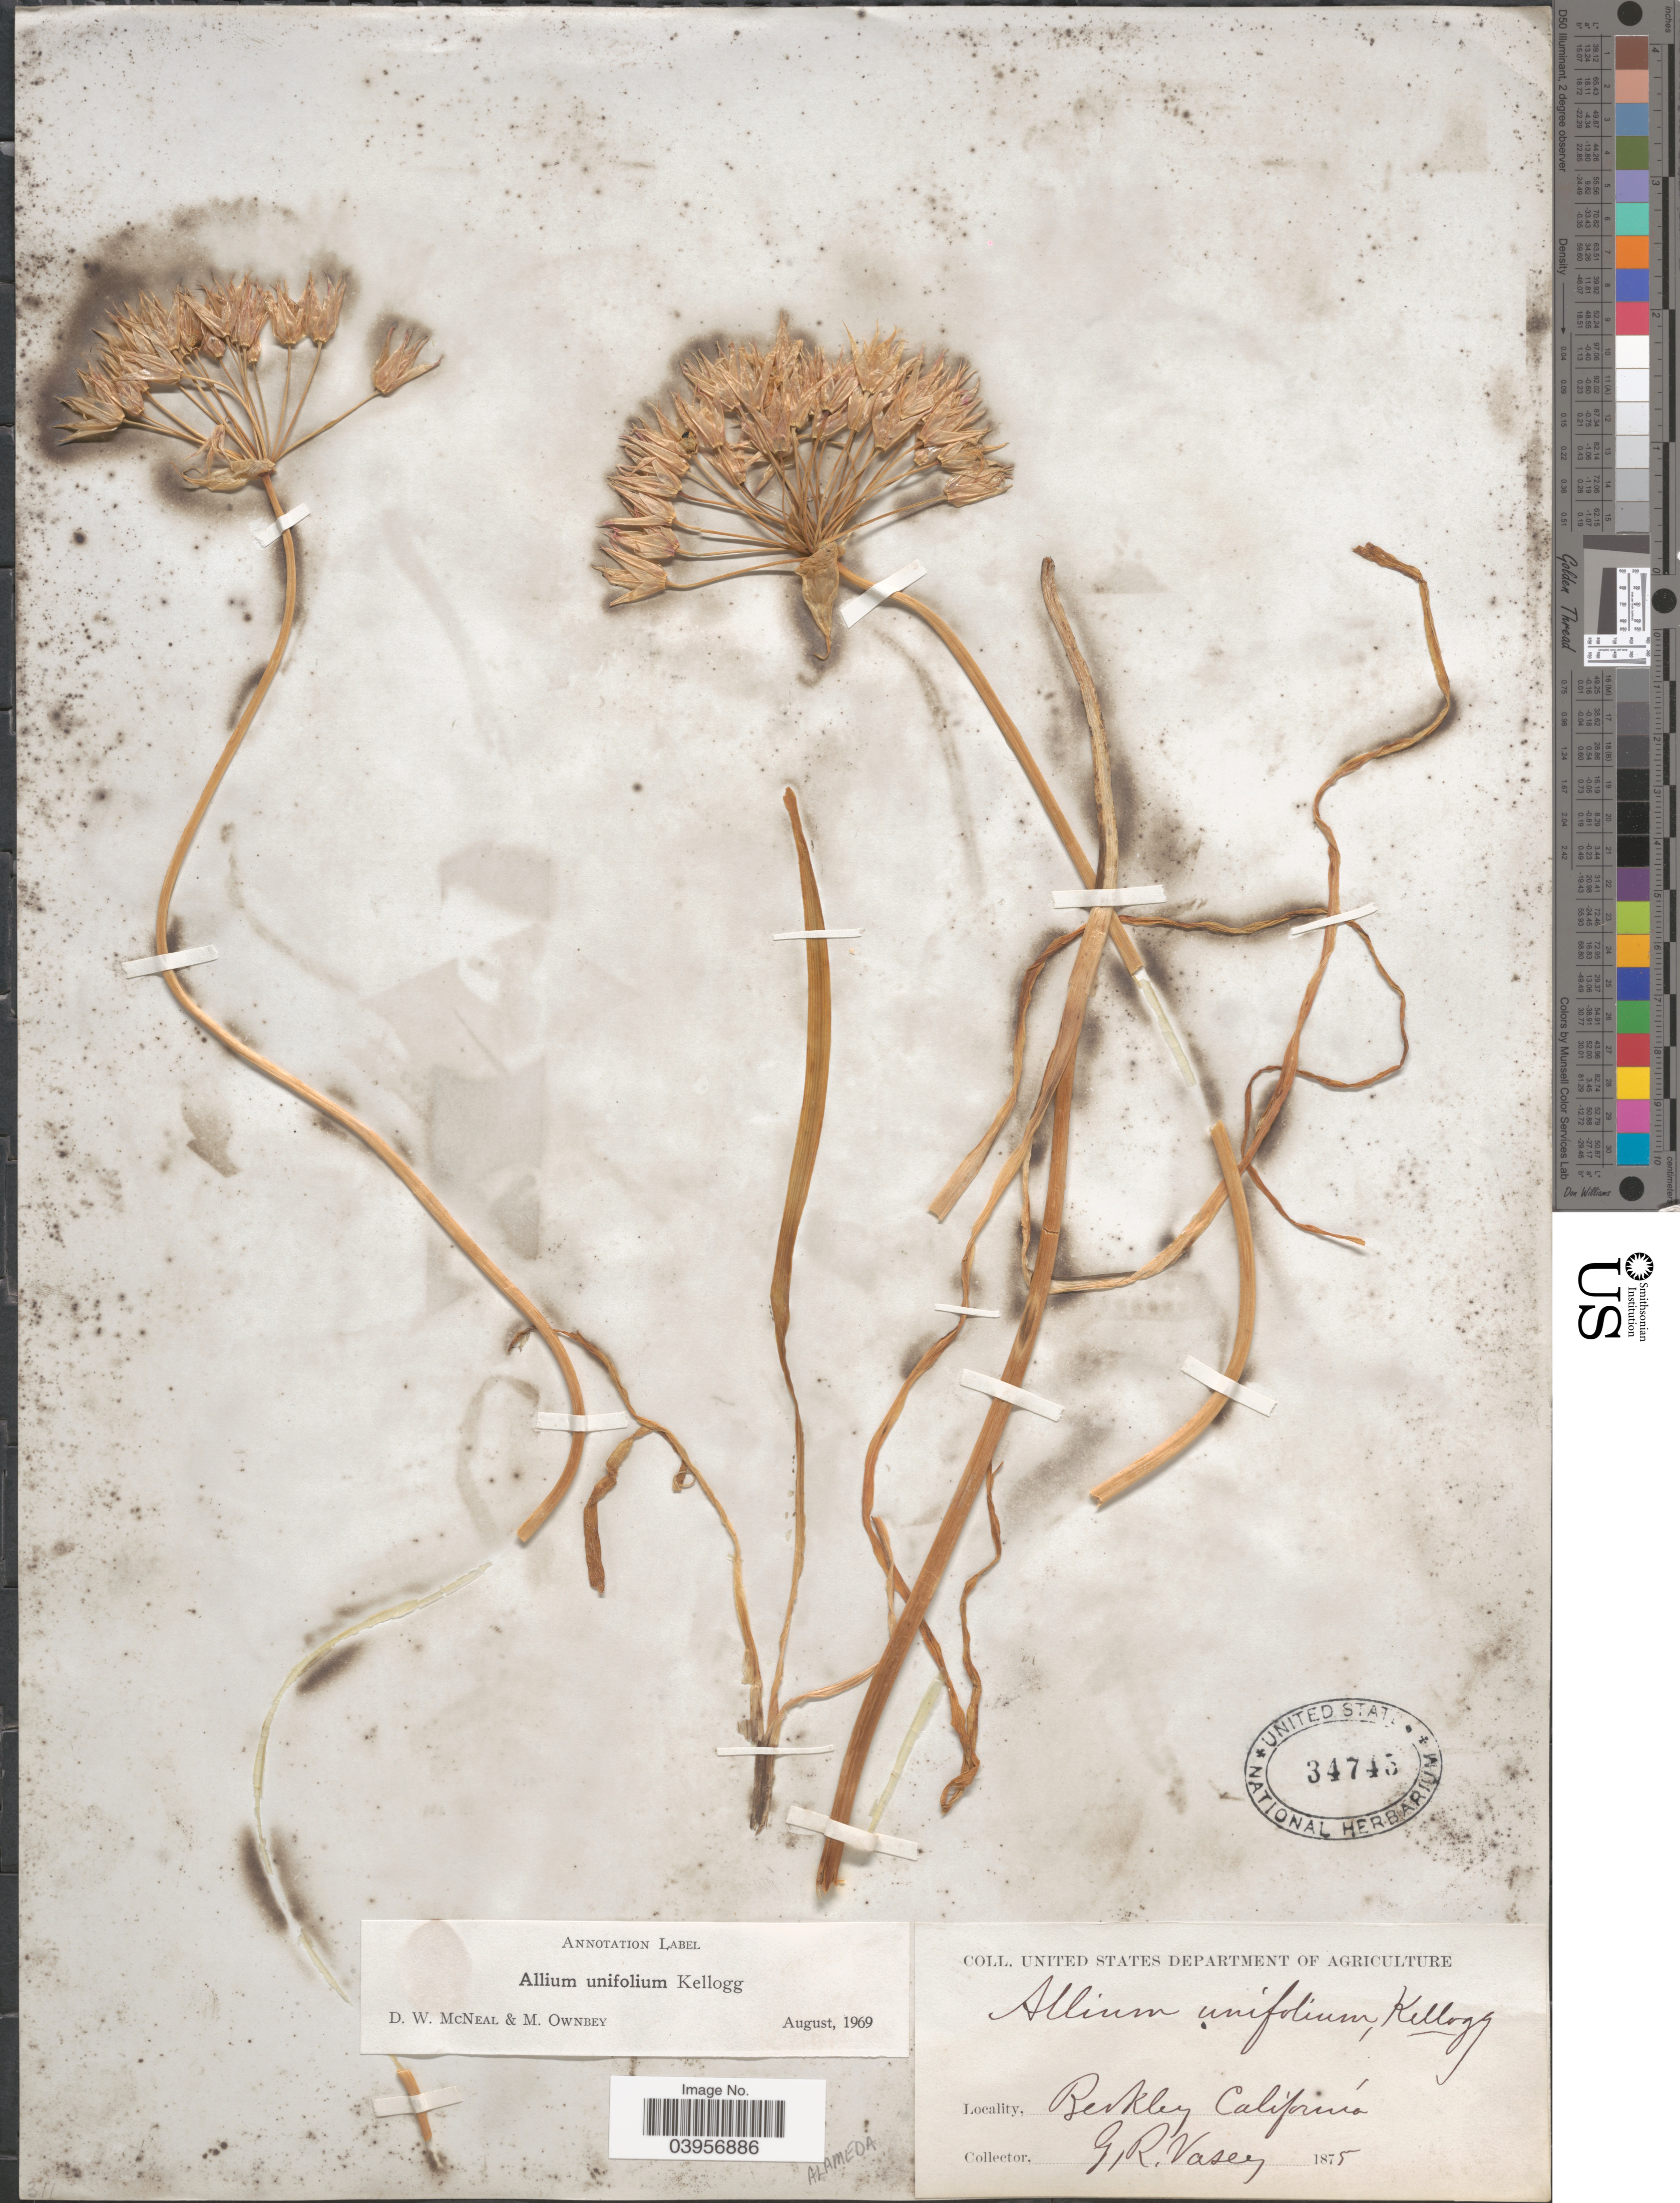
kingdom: Plantae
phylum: Tracheophyta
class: Liliopsida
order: Asparagales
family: Amaryllidaceae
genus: Allium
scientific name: Allium unifolium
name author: Kellogg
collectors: G. R. Vasey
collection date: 1875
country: United States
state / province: California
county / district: Alameda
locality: Alameda. Berkley.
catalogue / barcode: US 34745